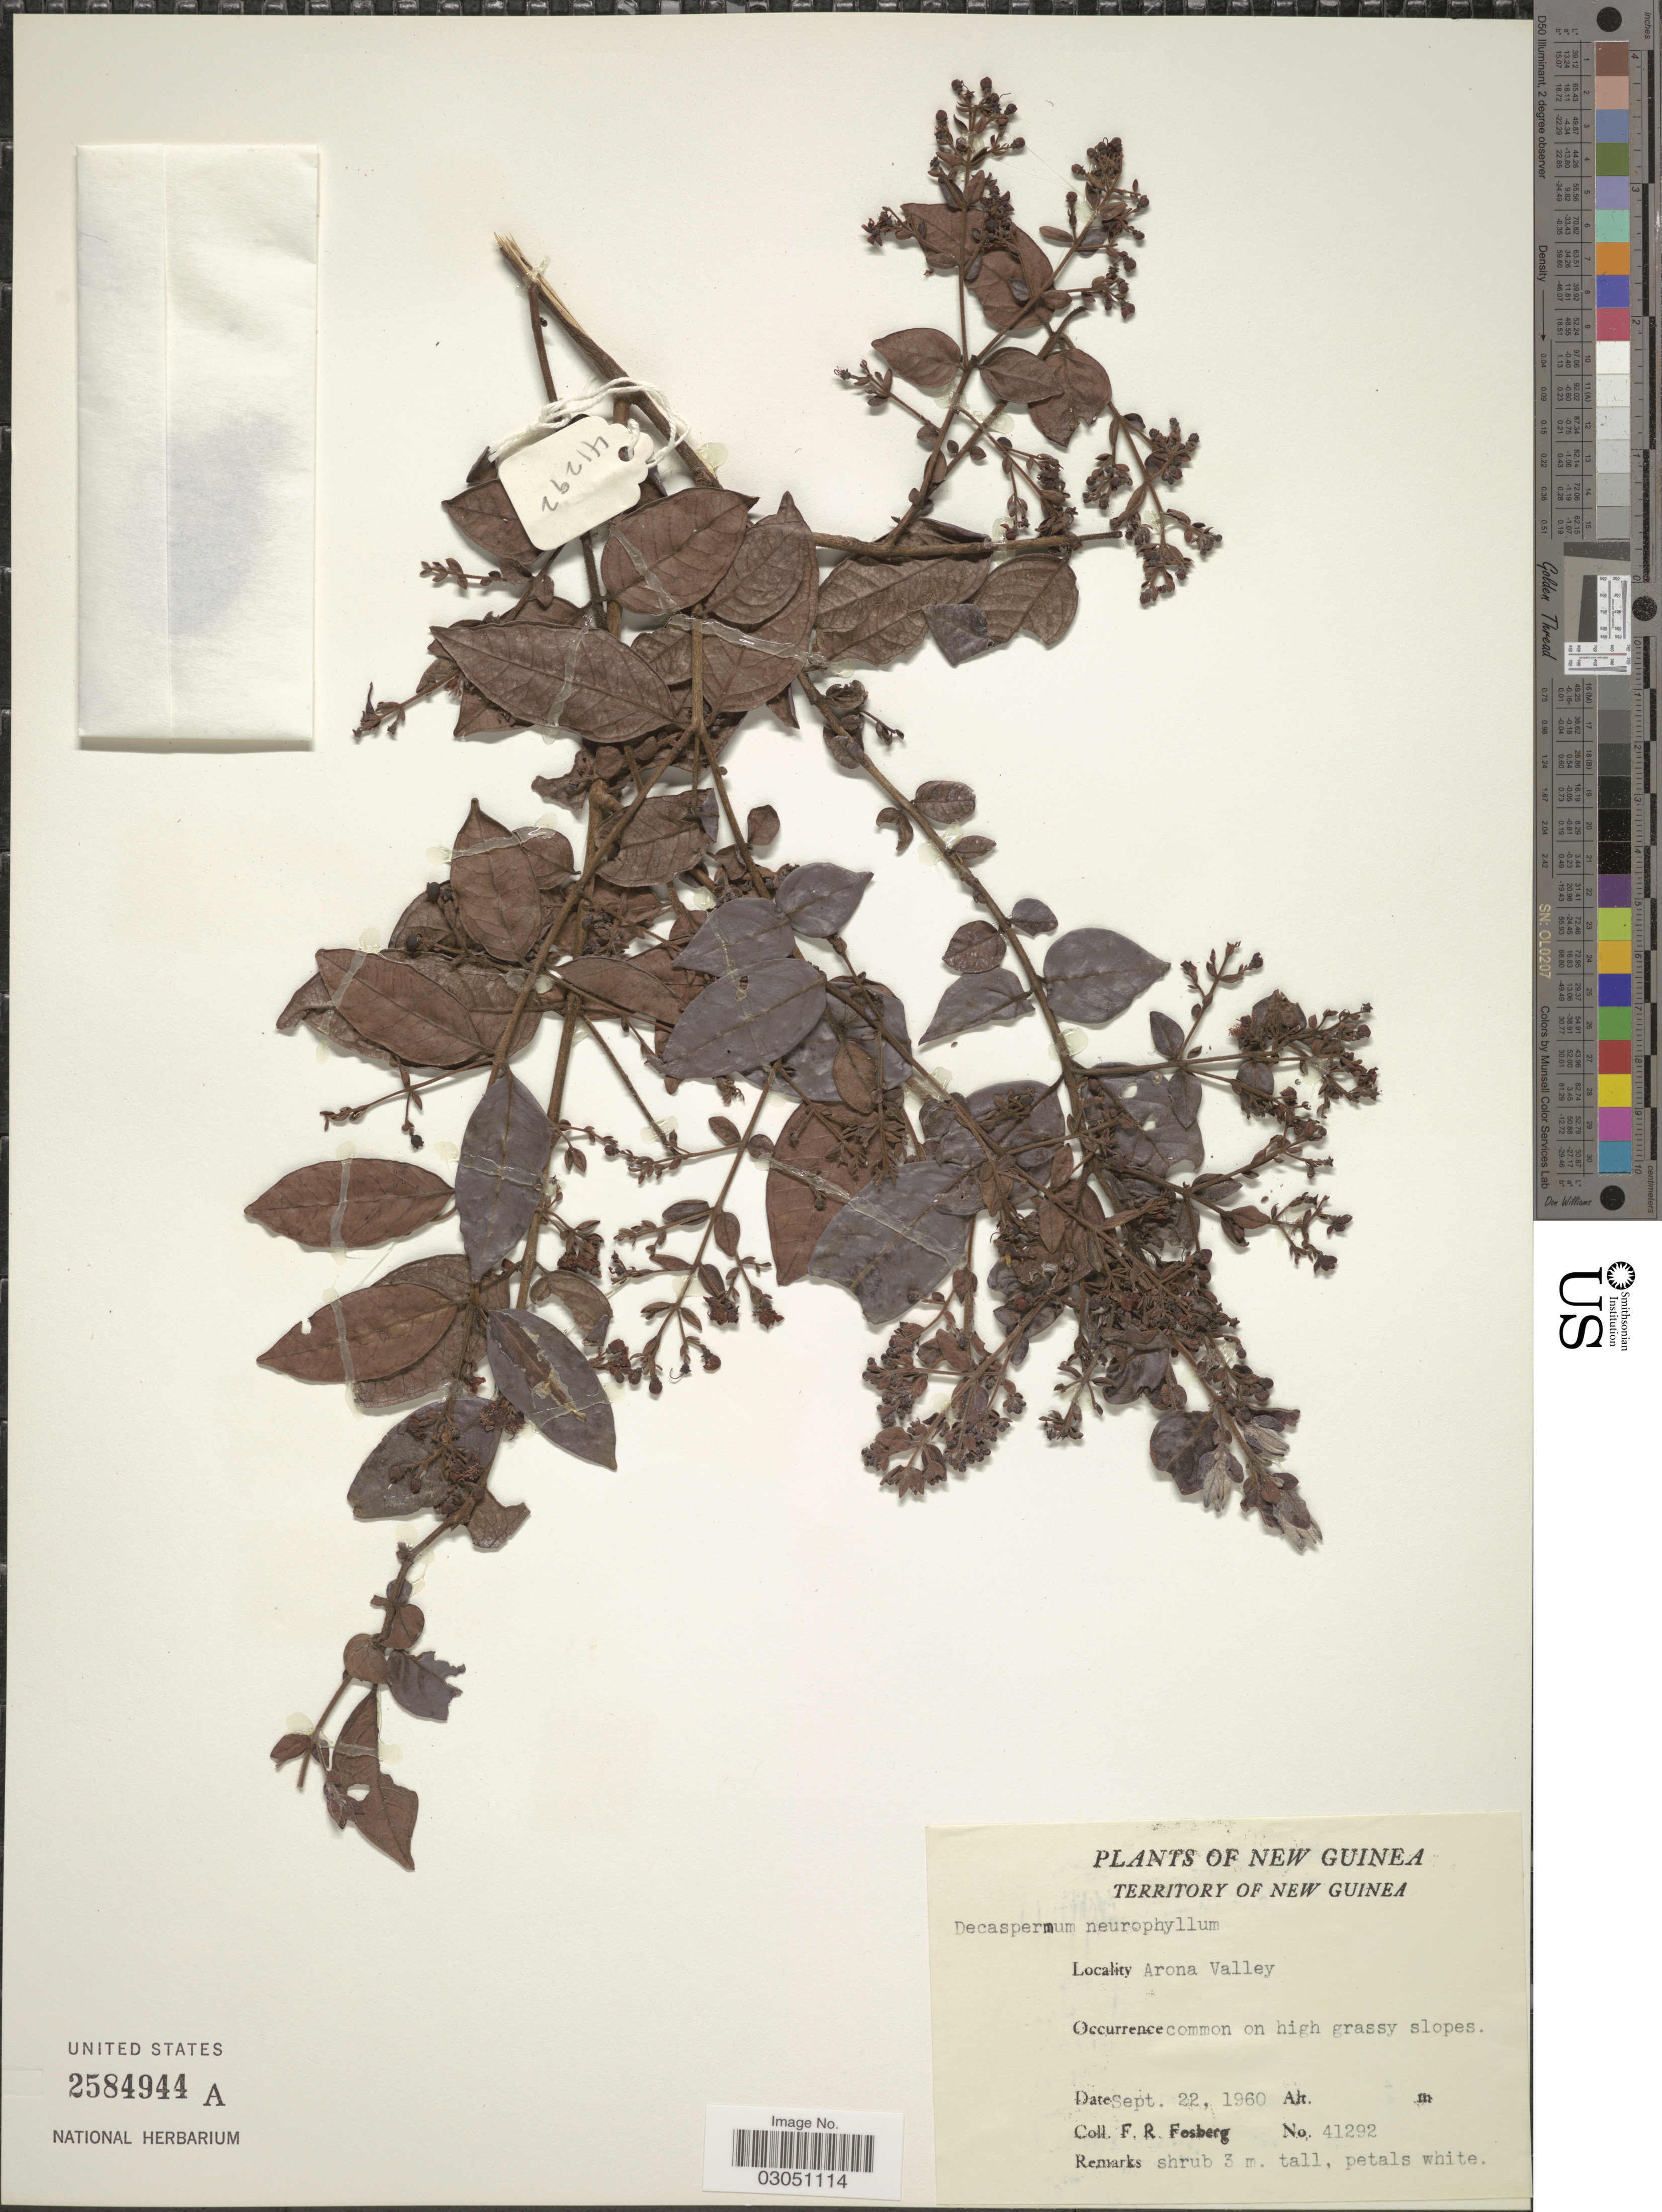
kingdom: Plantae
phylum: Tracheophyta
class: Magnoliopsida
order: Myrtales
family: Myrtaceae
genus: Decaspermum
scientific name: Decaspermum neurophyllum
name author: K. Schum. & Lauterb.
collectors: F. R. Fosberg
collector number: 41292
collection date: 1960-09-22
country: Papua New Guinea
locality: New Guinea. Territory of New Guinea. Arona Valley.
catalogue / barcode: US 2584944A